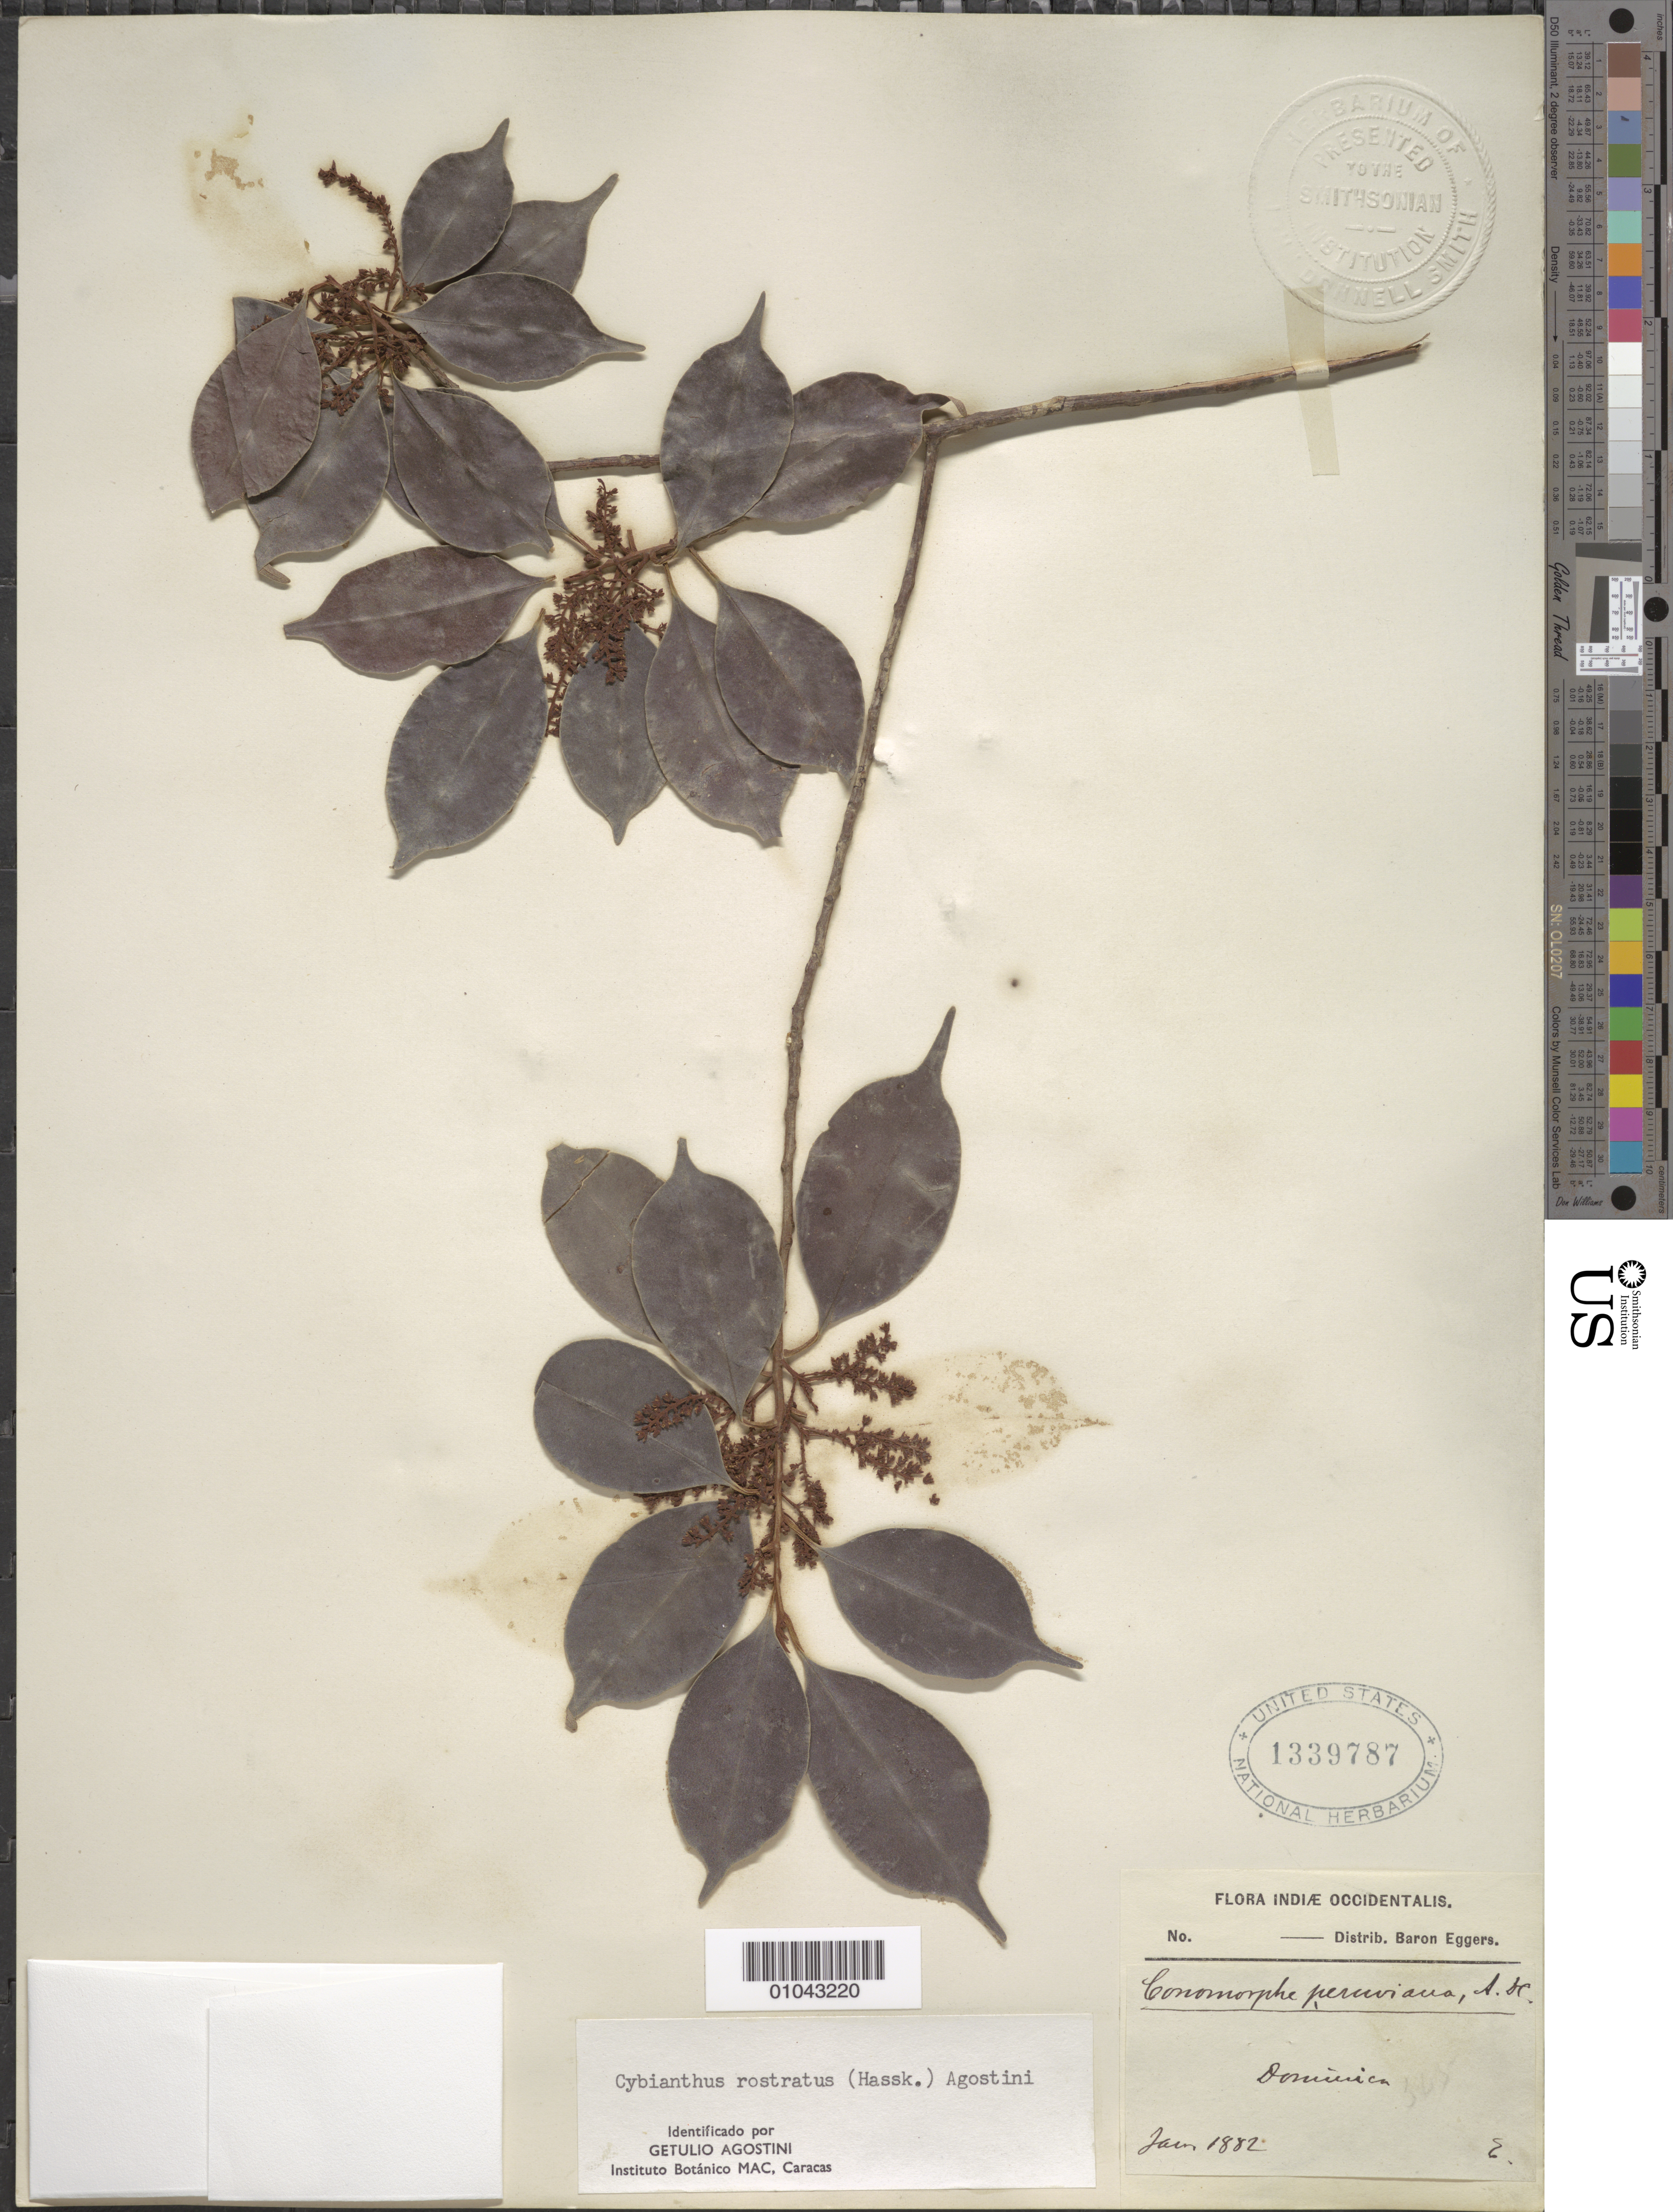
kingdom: Plantae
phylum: Tracheophyta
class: Magnoliopsida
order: Ericales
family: Primulaceae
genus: Cybianthus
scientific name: Cybianthus rostratus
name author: (Hassk.) G. Agostini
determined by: Agostini, G.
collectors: H. F. A. von Eggers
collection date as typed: Jan 1882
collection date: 1882-01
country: Dominica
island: Dominica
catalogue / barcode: US 1339787